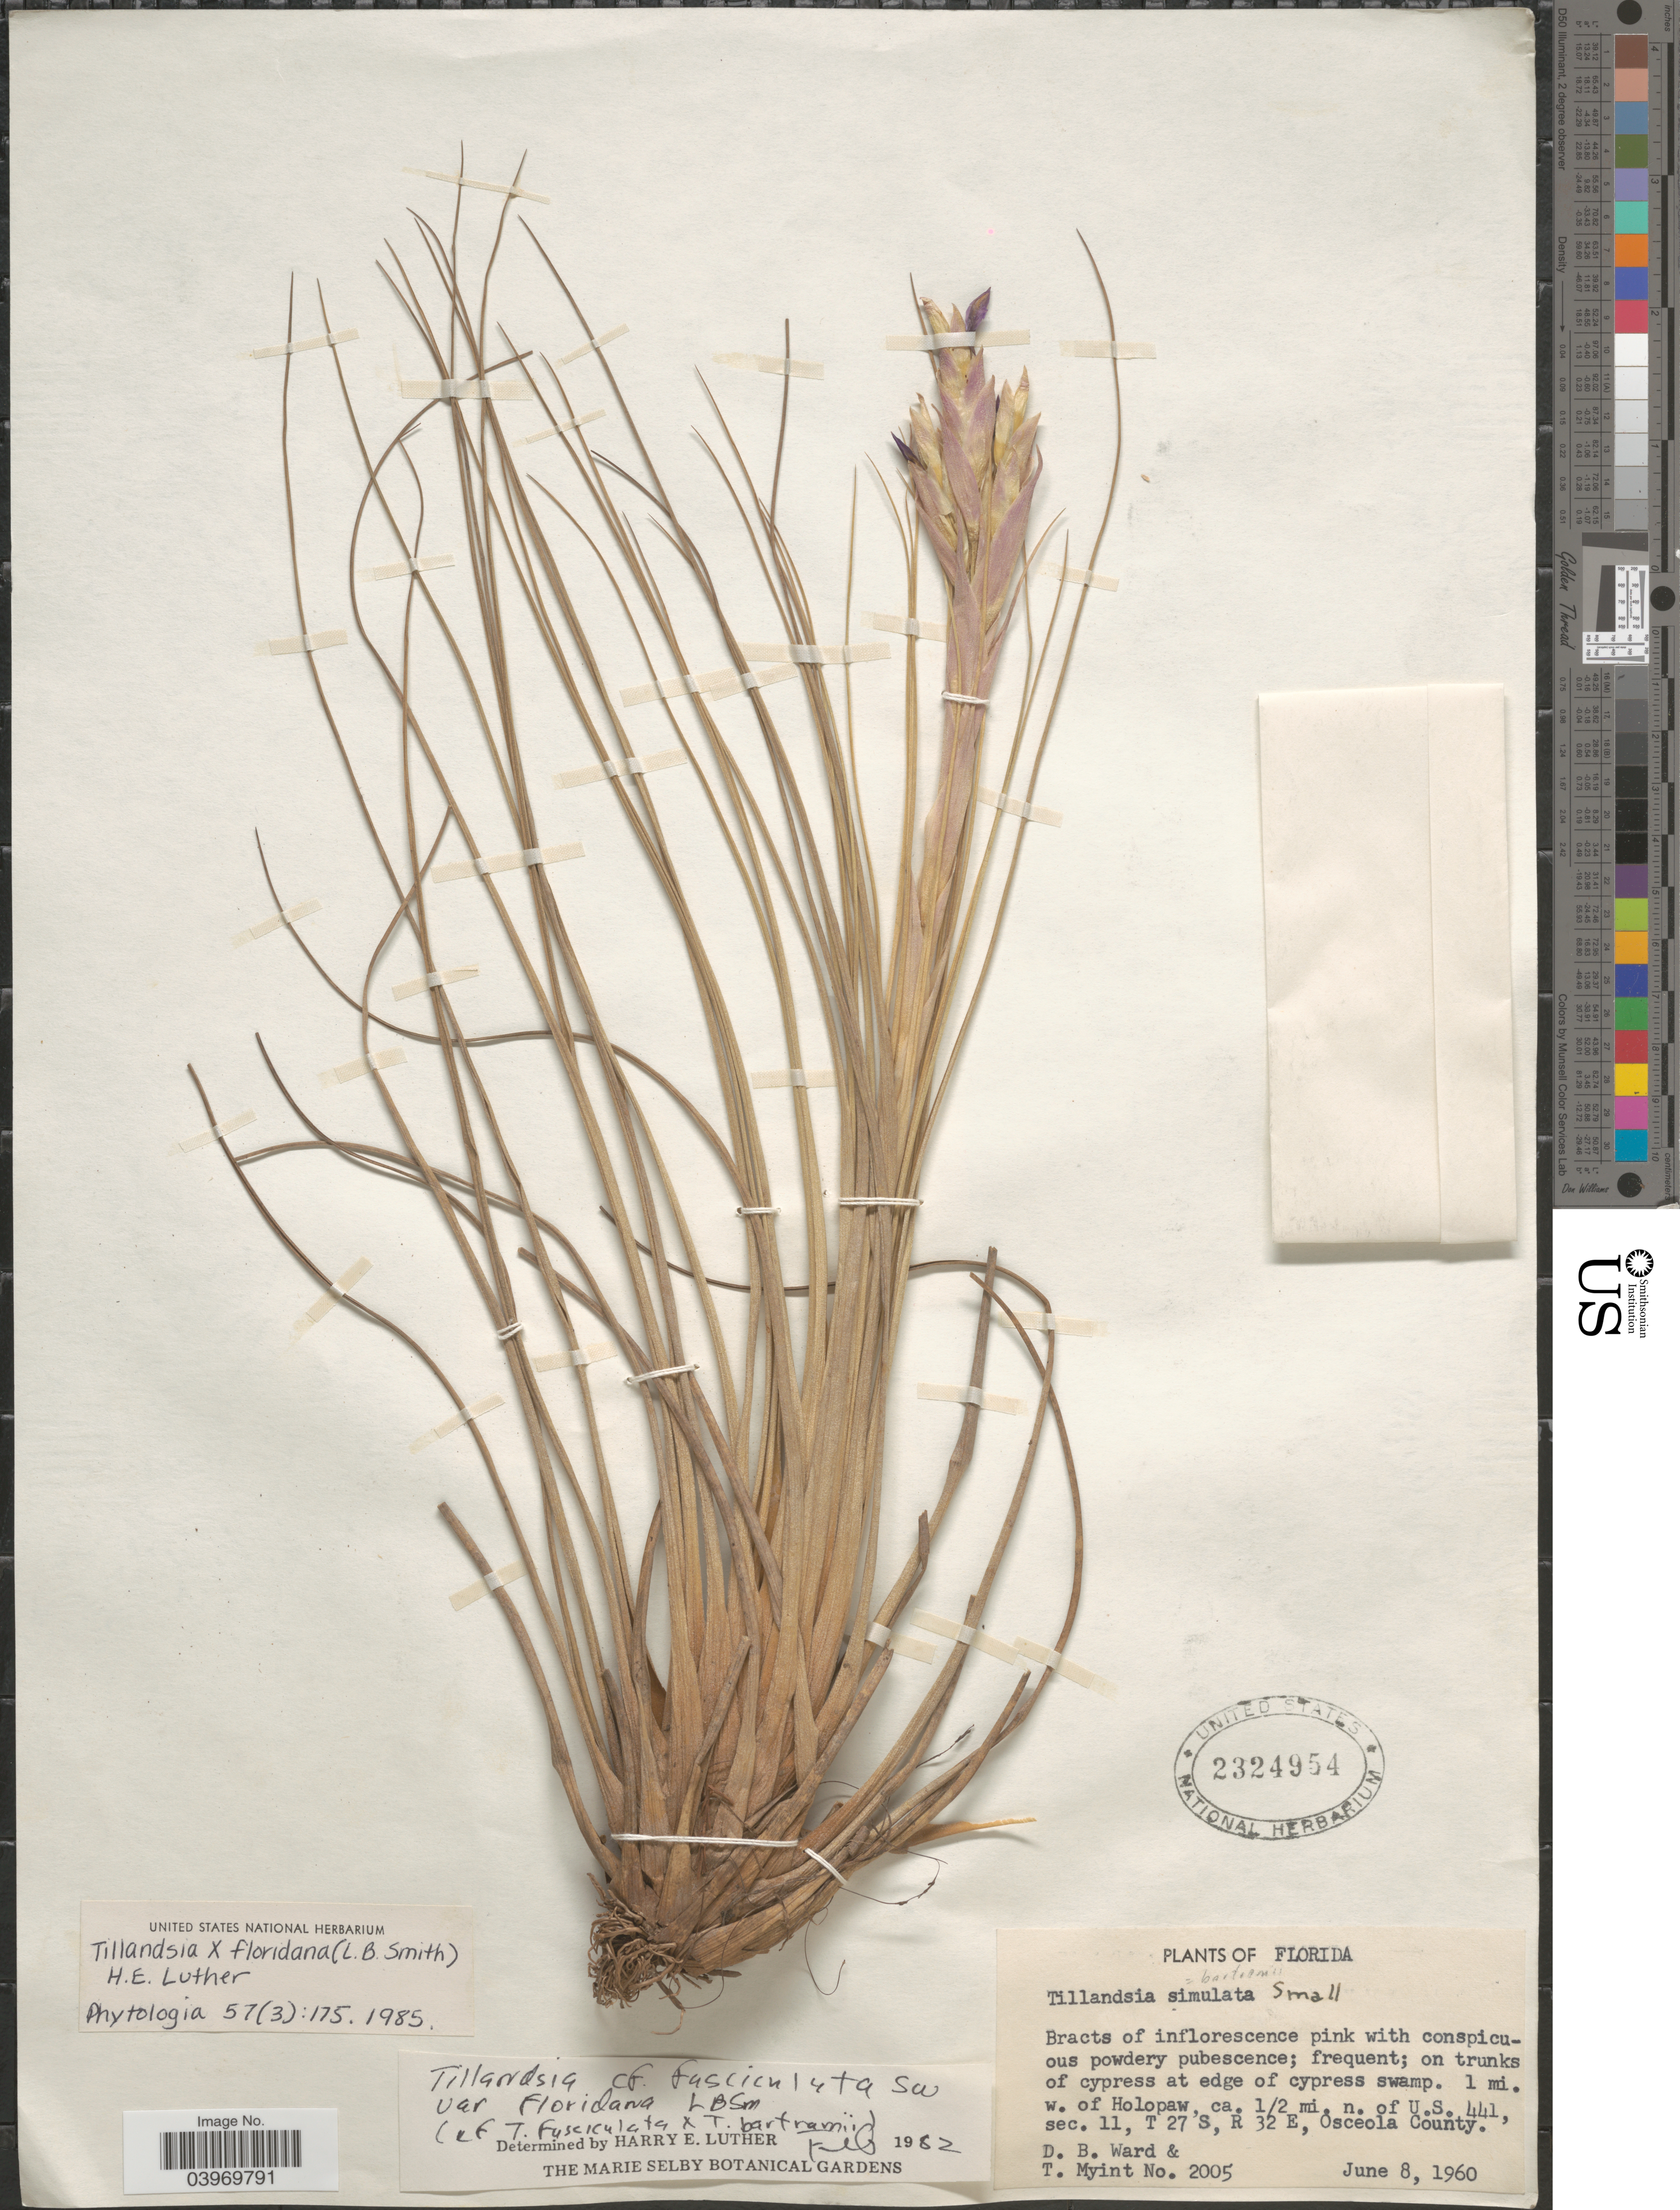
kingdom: Plantae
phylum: Tracheophyta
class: Liliopsida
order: Poales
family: Bromeliaceae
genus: Tillandsia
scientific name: Tillandsia floridana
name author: (L.B. Sm.) H. Luther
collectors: D. B. Ward & T. Myint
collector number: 2005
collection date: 1960-06-08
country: United States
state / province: Florida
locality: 1 mi. w. of Holopaw, ca. ½ mi. n. of U.S. 441, sec. 11, T 27 S, R 32 E, Osceola County.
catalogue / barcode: US 2324954